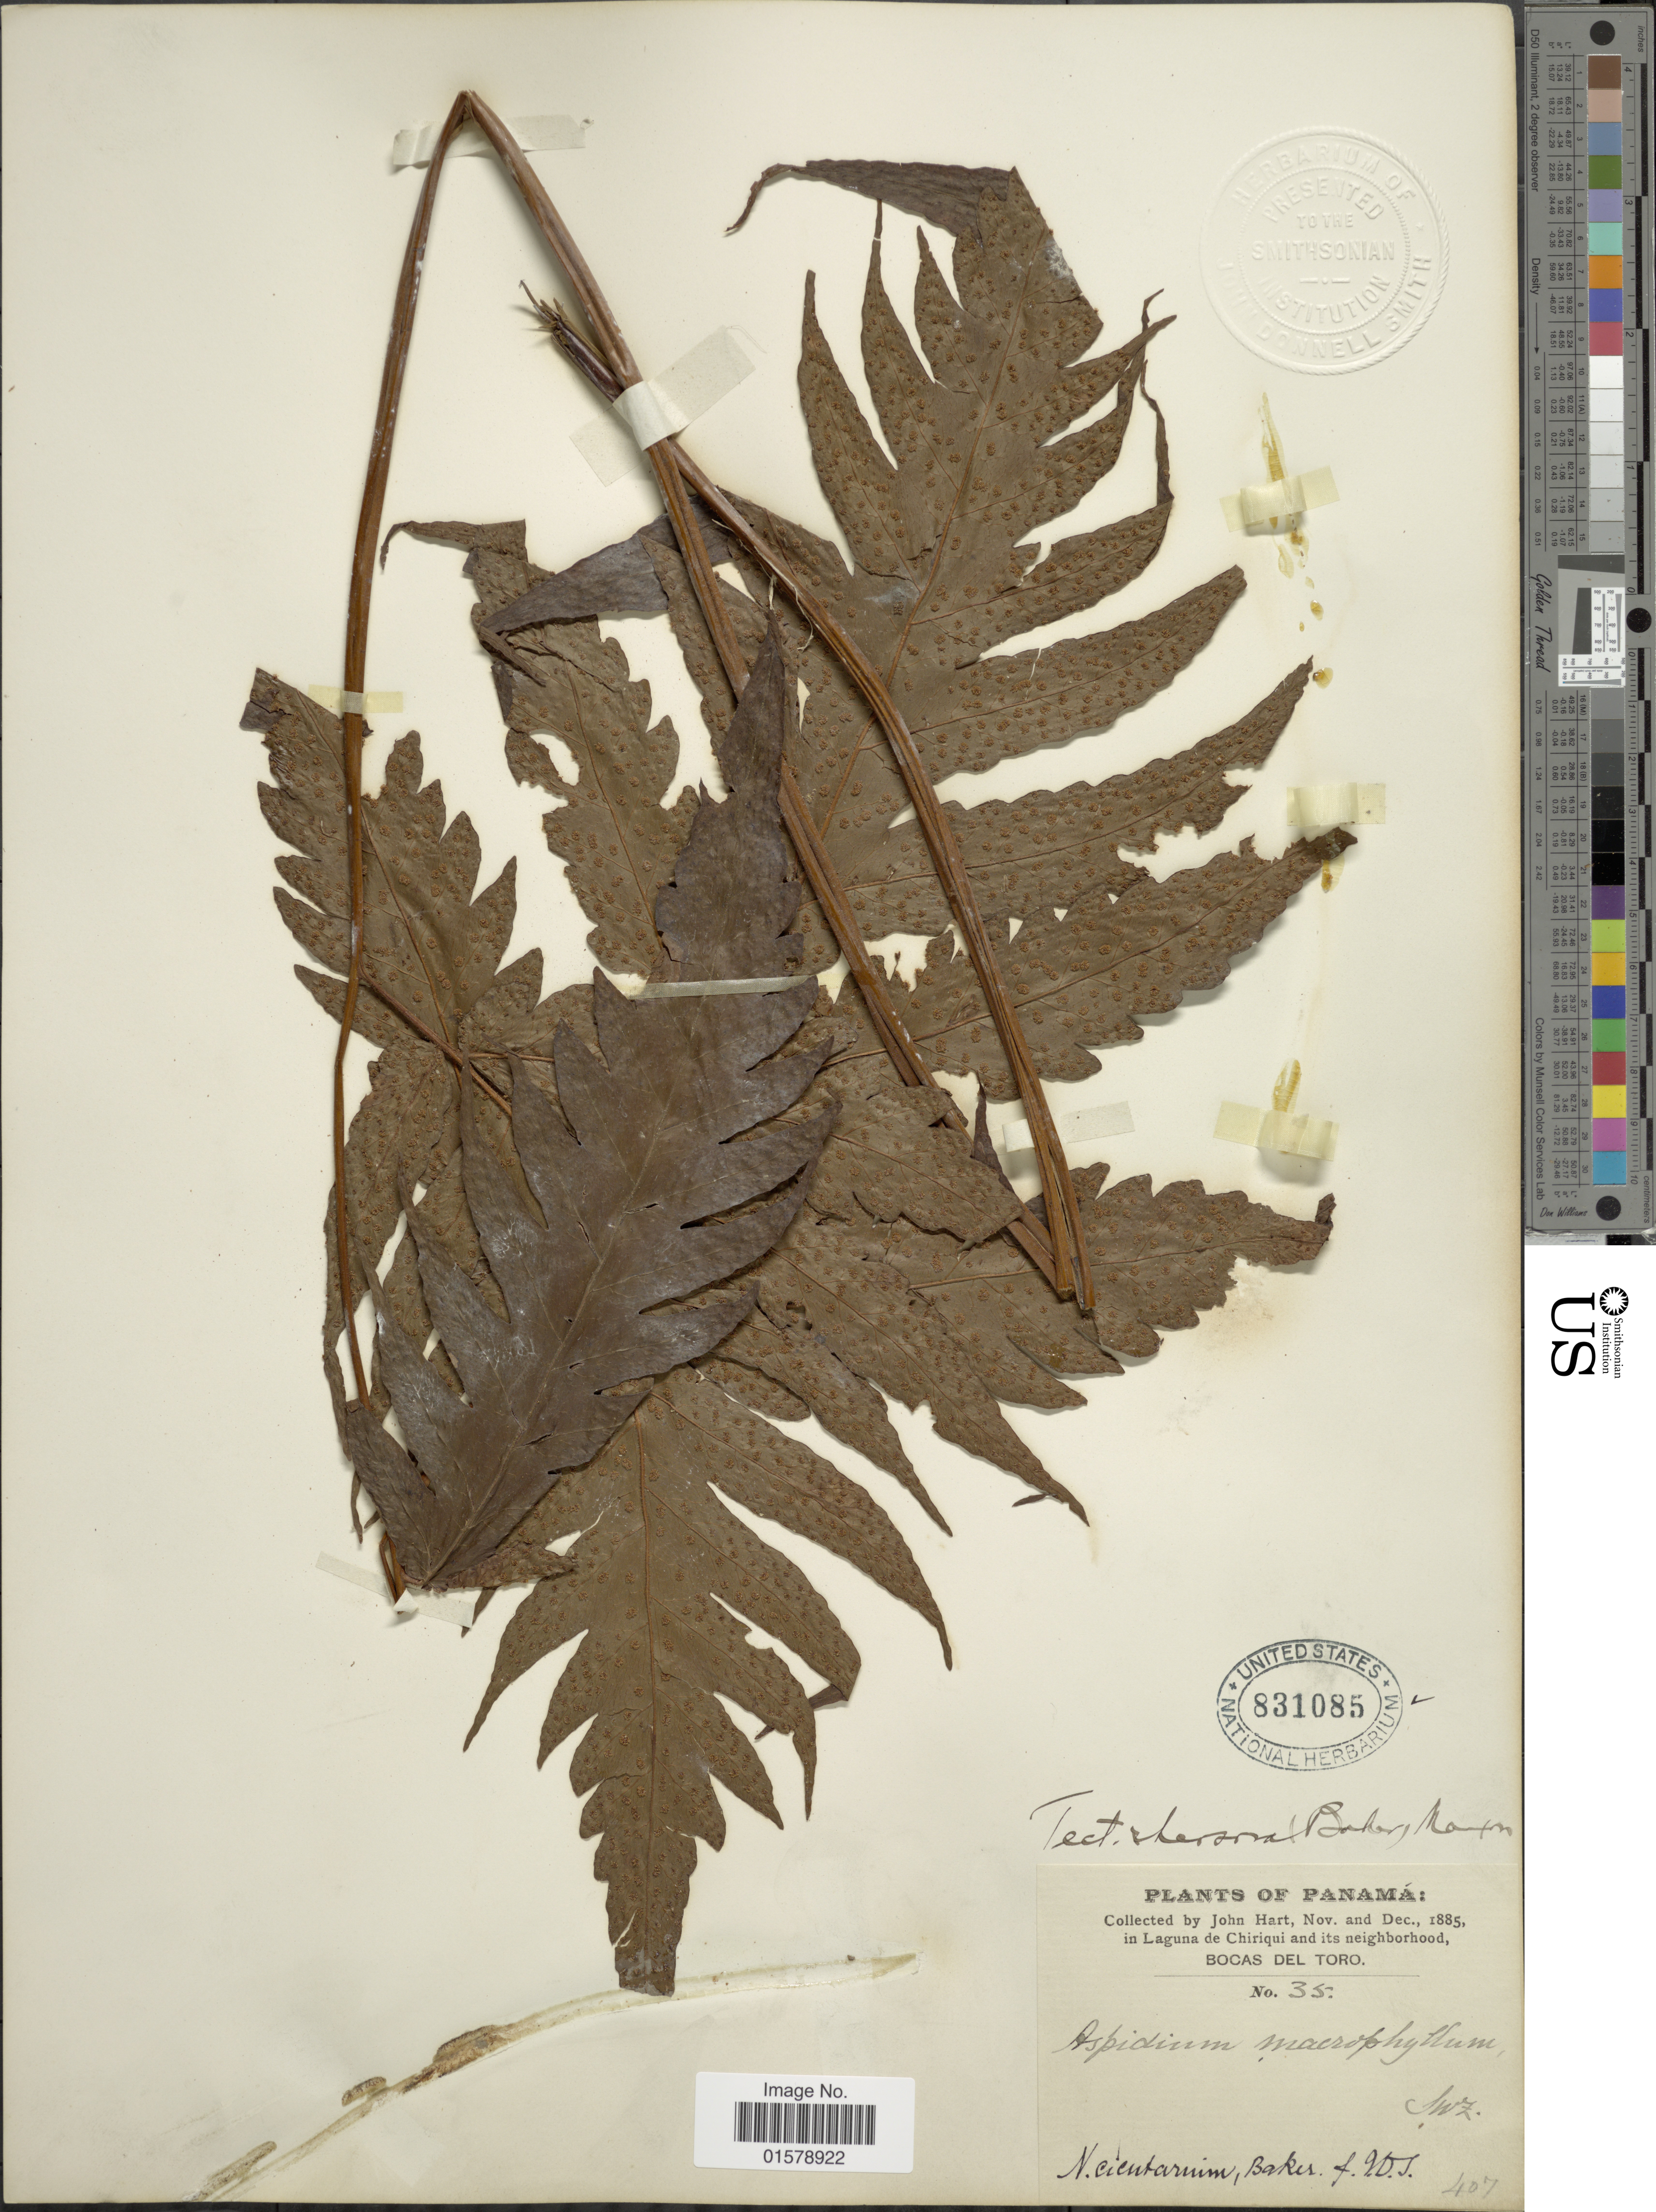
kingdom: Plantae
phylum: Tracheophyta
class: Polypodiopsida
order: Polypodiales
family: Tectariaceae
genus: Tectaria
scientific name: Tectaria rivalis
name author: (Mett. ex Kuhn) C. Chr.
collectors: J. H. Hart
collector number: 35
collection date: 1885-11/1885-12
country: Panama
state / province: Bocas del Toro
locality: In Laguna and Chiriqui and it neighborhood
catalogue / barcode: US 831085